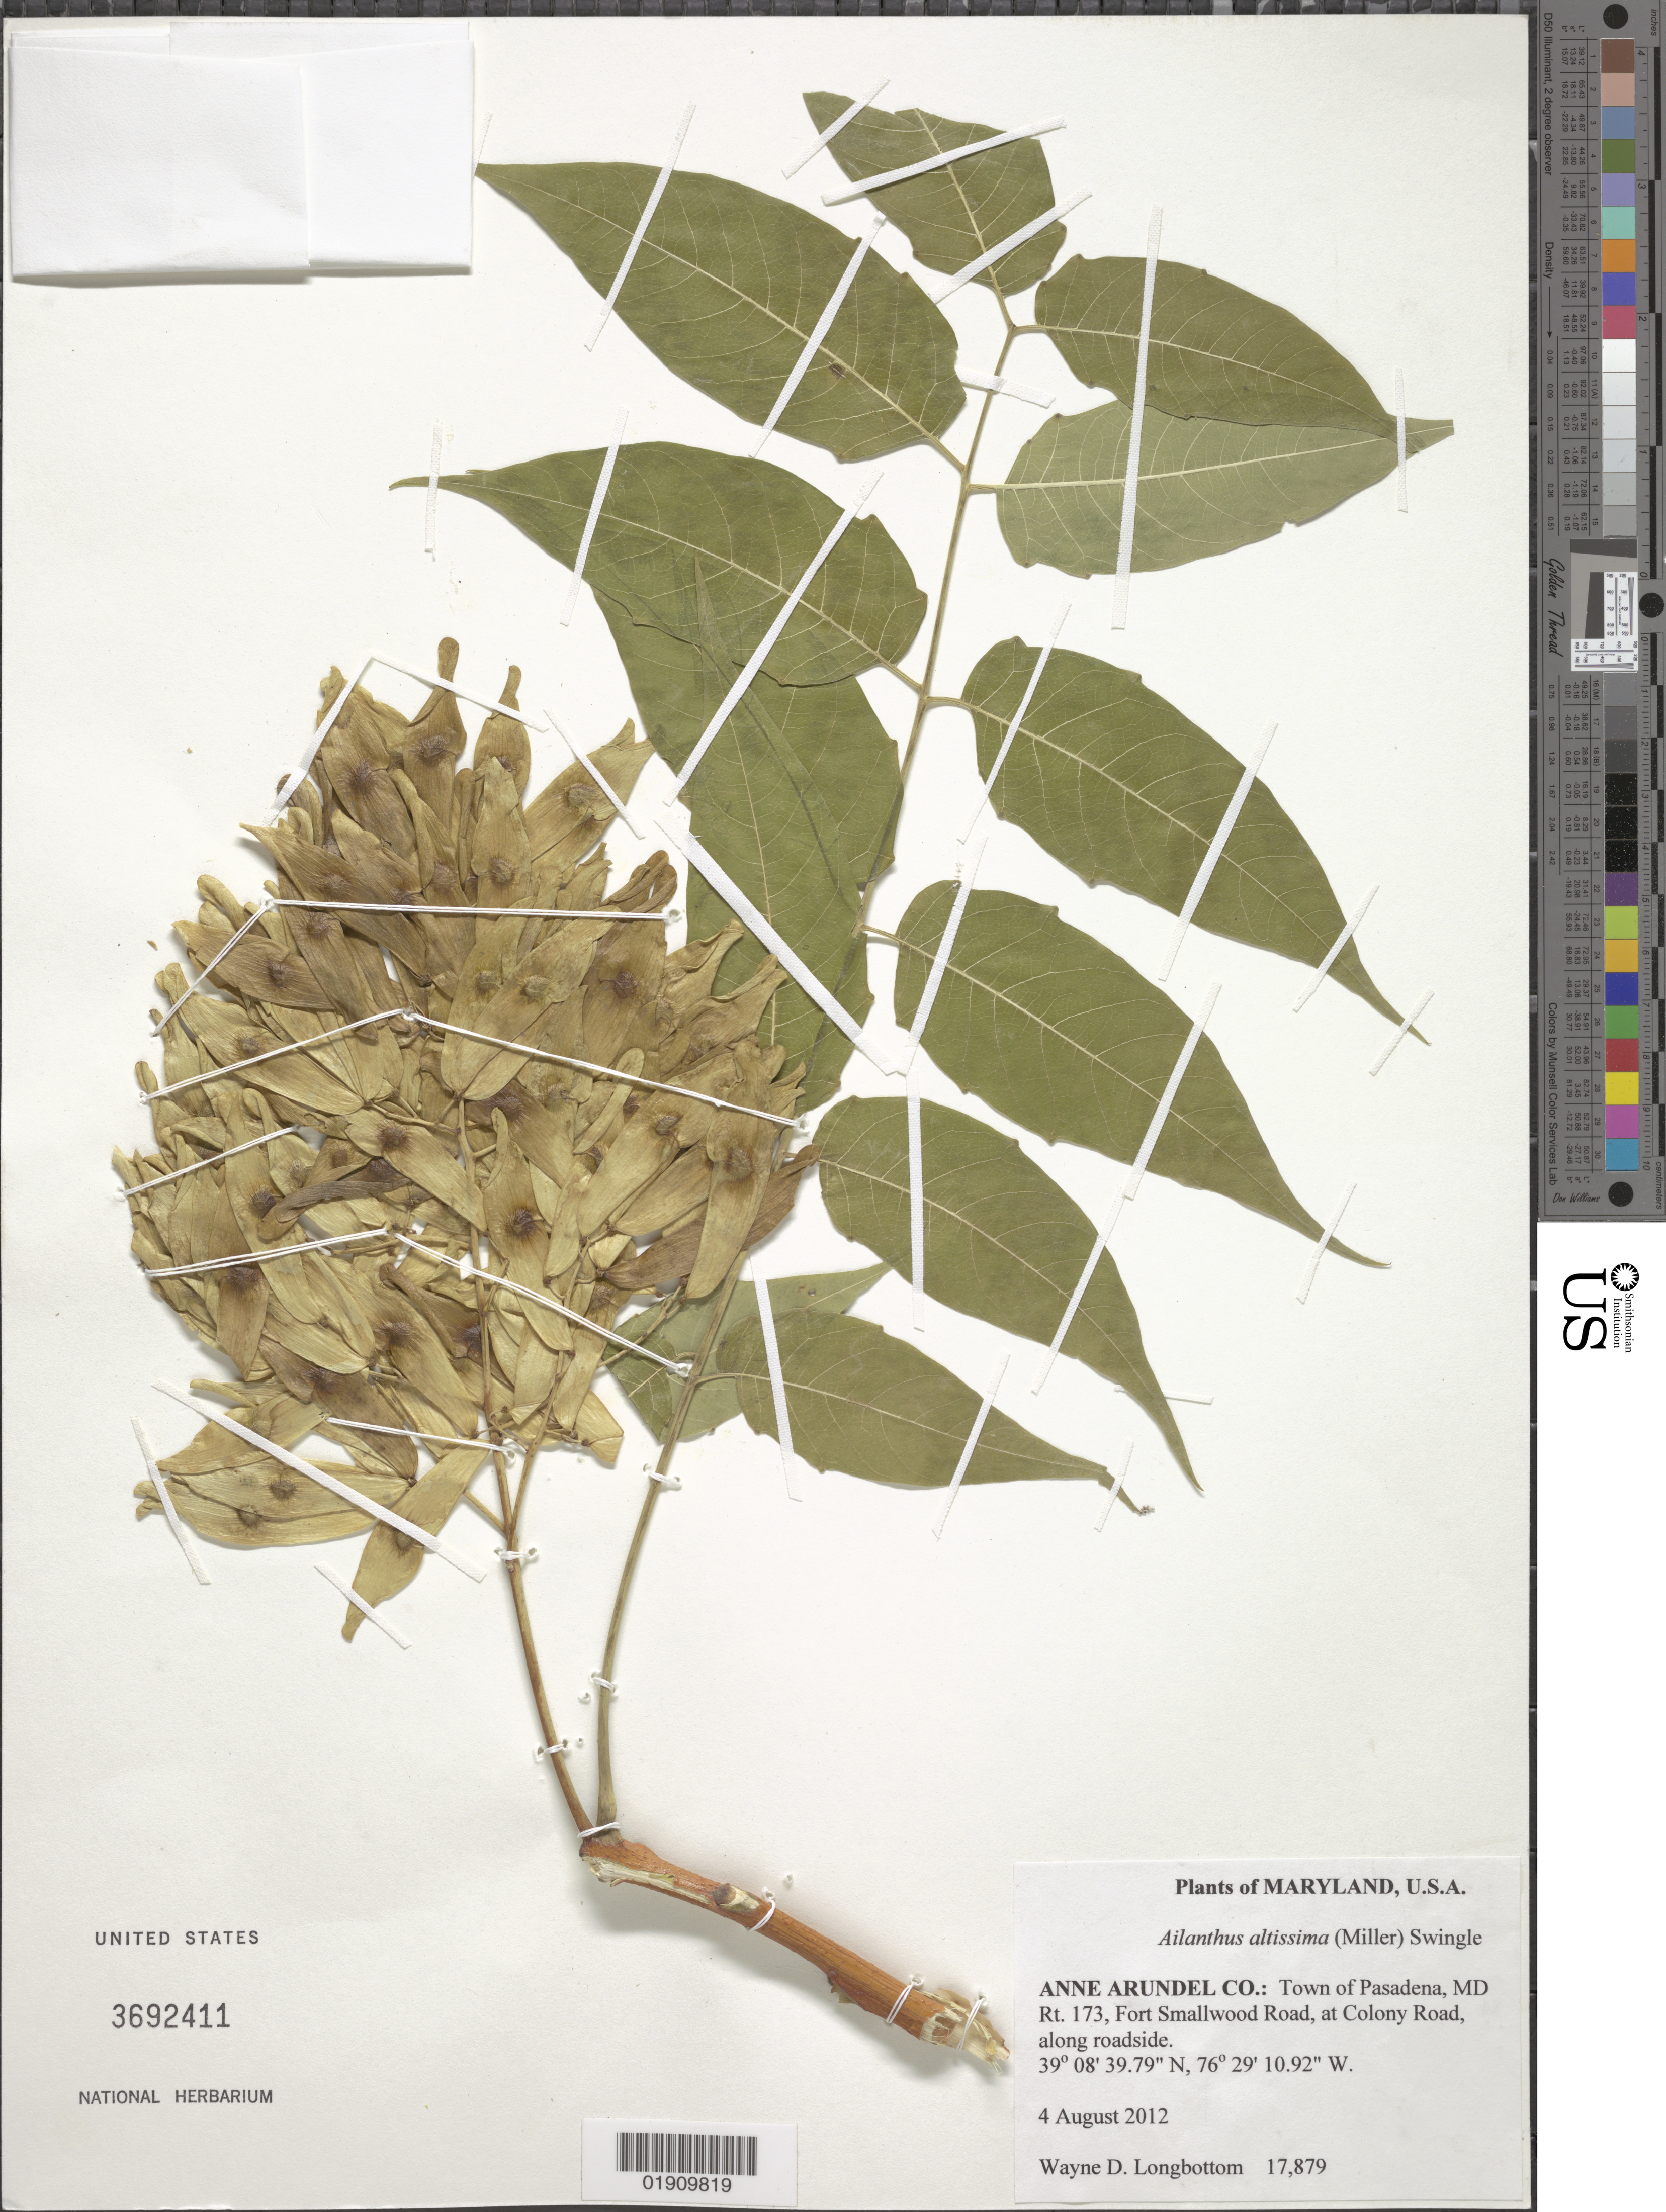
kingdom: Plantae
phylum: Tracheophyta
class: Magnoliopsida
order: Sapindales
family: Simaroubaceae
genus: Ailanthus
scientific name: Ailanthus altissima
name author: (Mill.) Swingle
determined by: Longbottom, W. D.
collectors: W. D. Longbottom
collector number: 17879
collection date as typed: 4 August 2012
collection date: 2012-08-04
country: United States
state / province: Maryland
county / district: Anne Arundel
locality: Anne Arundel Co.: Town of Pasadena, MD Rt. 173, Fort Smallwood Road, at Colony Road, along roadside.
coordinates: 39°08'39.79"N, 76°29'10.92" W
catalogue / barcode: US 3692411